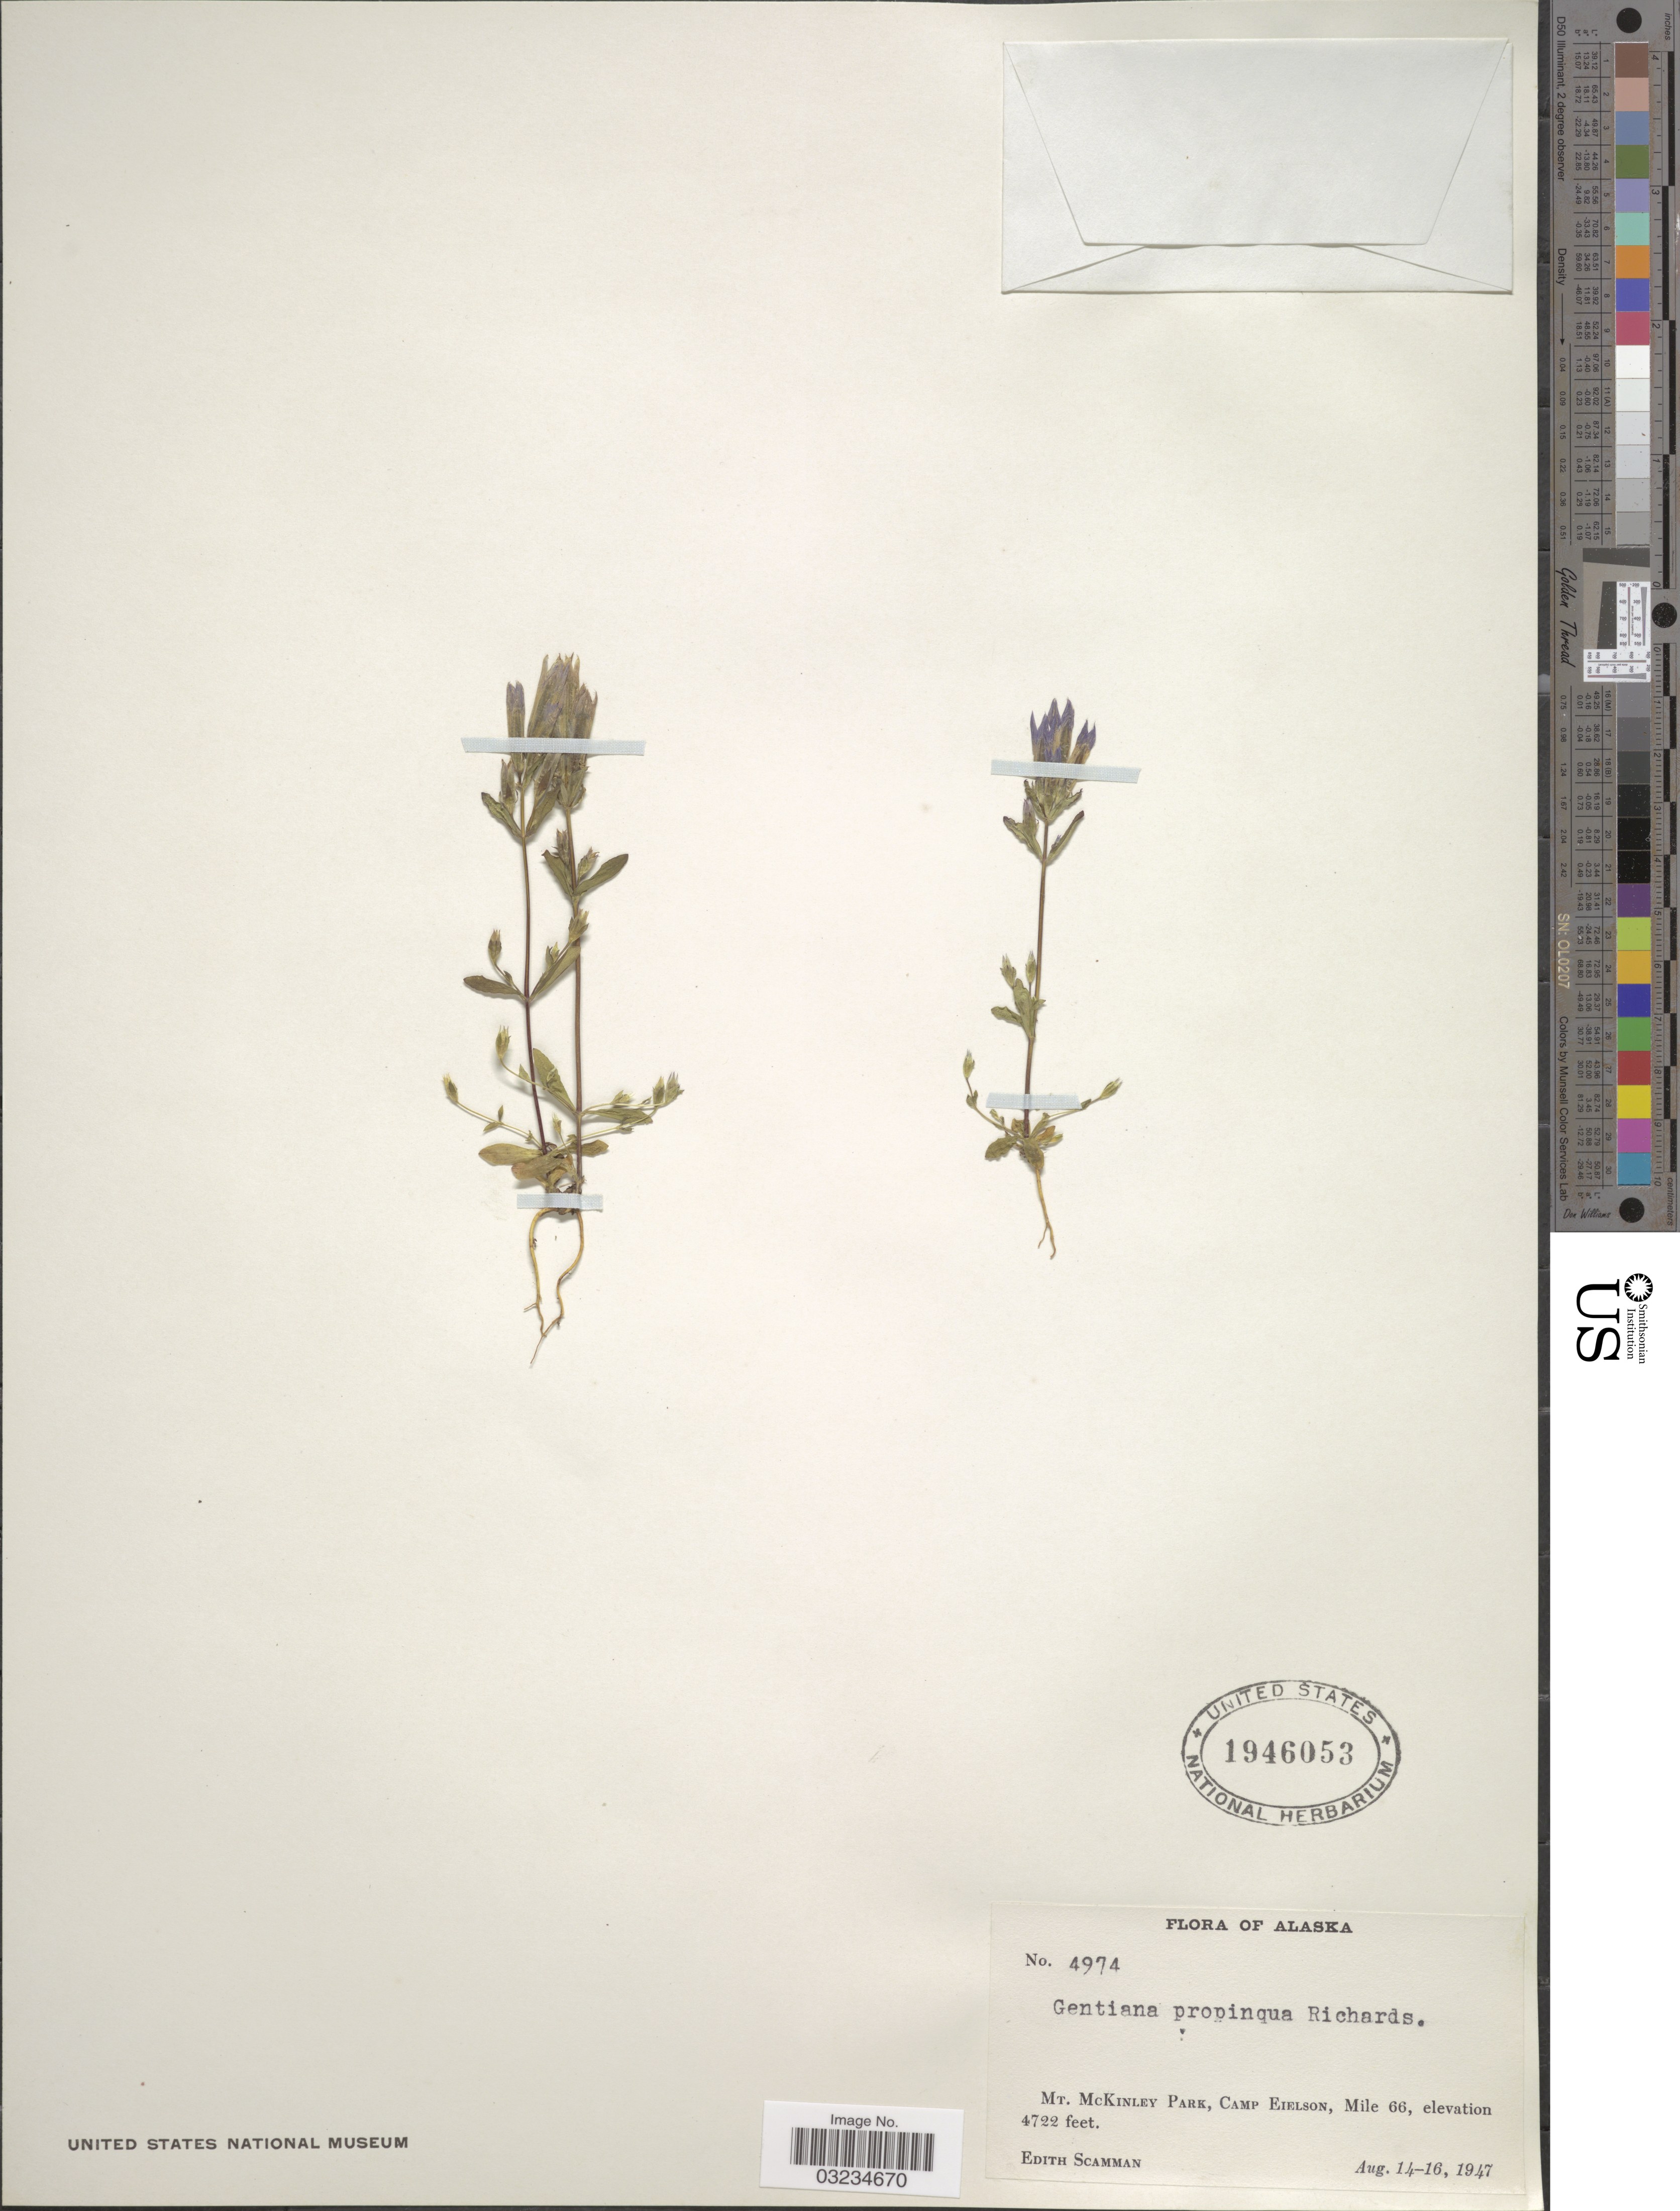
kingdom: Plantae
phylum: Tracheophyta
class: Magnoliopsida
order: Gentianales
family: Gentianaceae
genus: Gentiana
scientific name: Gentiana propinqua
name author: Richards.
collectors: E. Scamman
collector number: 4974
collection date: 1947-08-14/1947-08-16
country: United States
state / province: Alaska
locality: Mt. McKinley Park, Camp Eielson, Mile 66.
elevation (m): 1439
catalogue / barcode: US 1946053